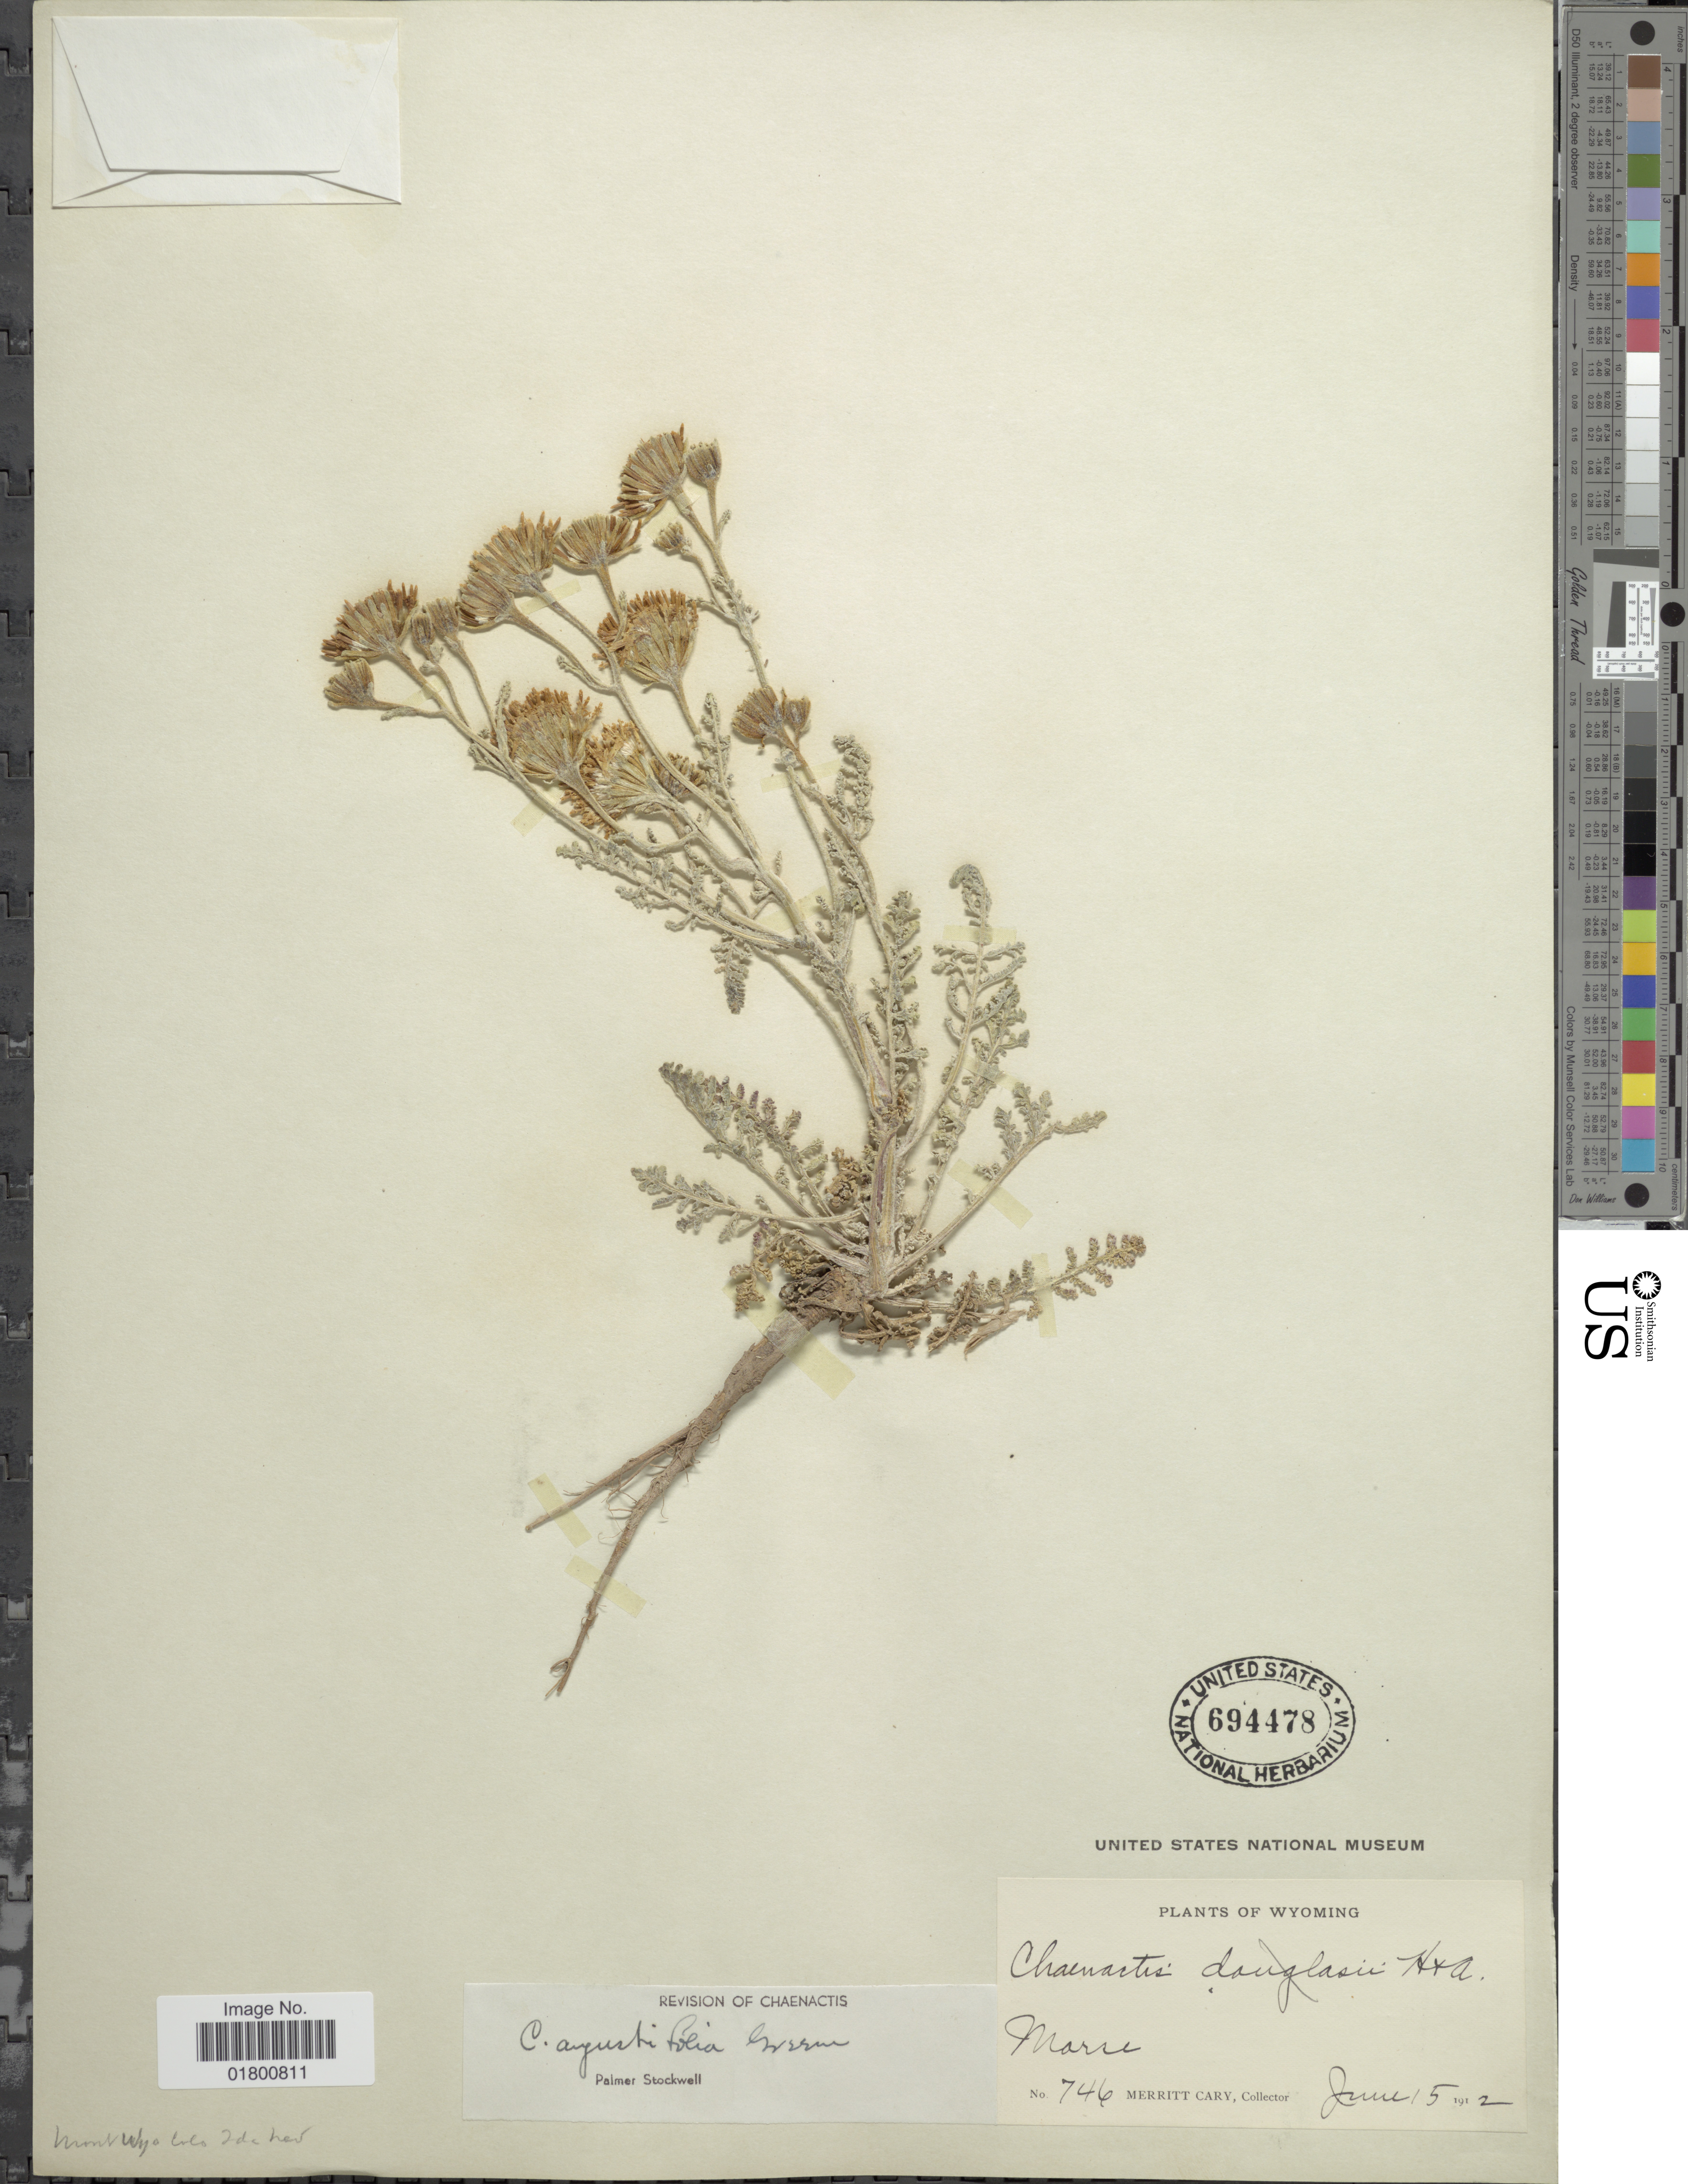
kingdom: Plantae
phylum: Tracheophyta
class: Magnoliopsida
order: Asterales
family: Asteraceae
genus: Chaenactis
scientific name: Chaenactis angustifolia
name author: Greene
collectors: M. Cary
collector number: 746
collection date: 1912-06-15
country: United States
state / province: Wyoming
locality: Marse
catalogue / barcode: US 694478